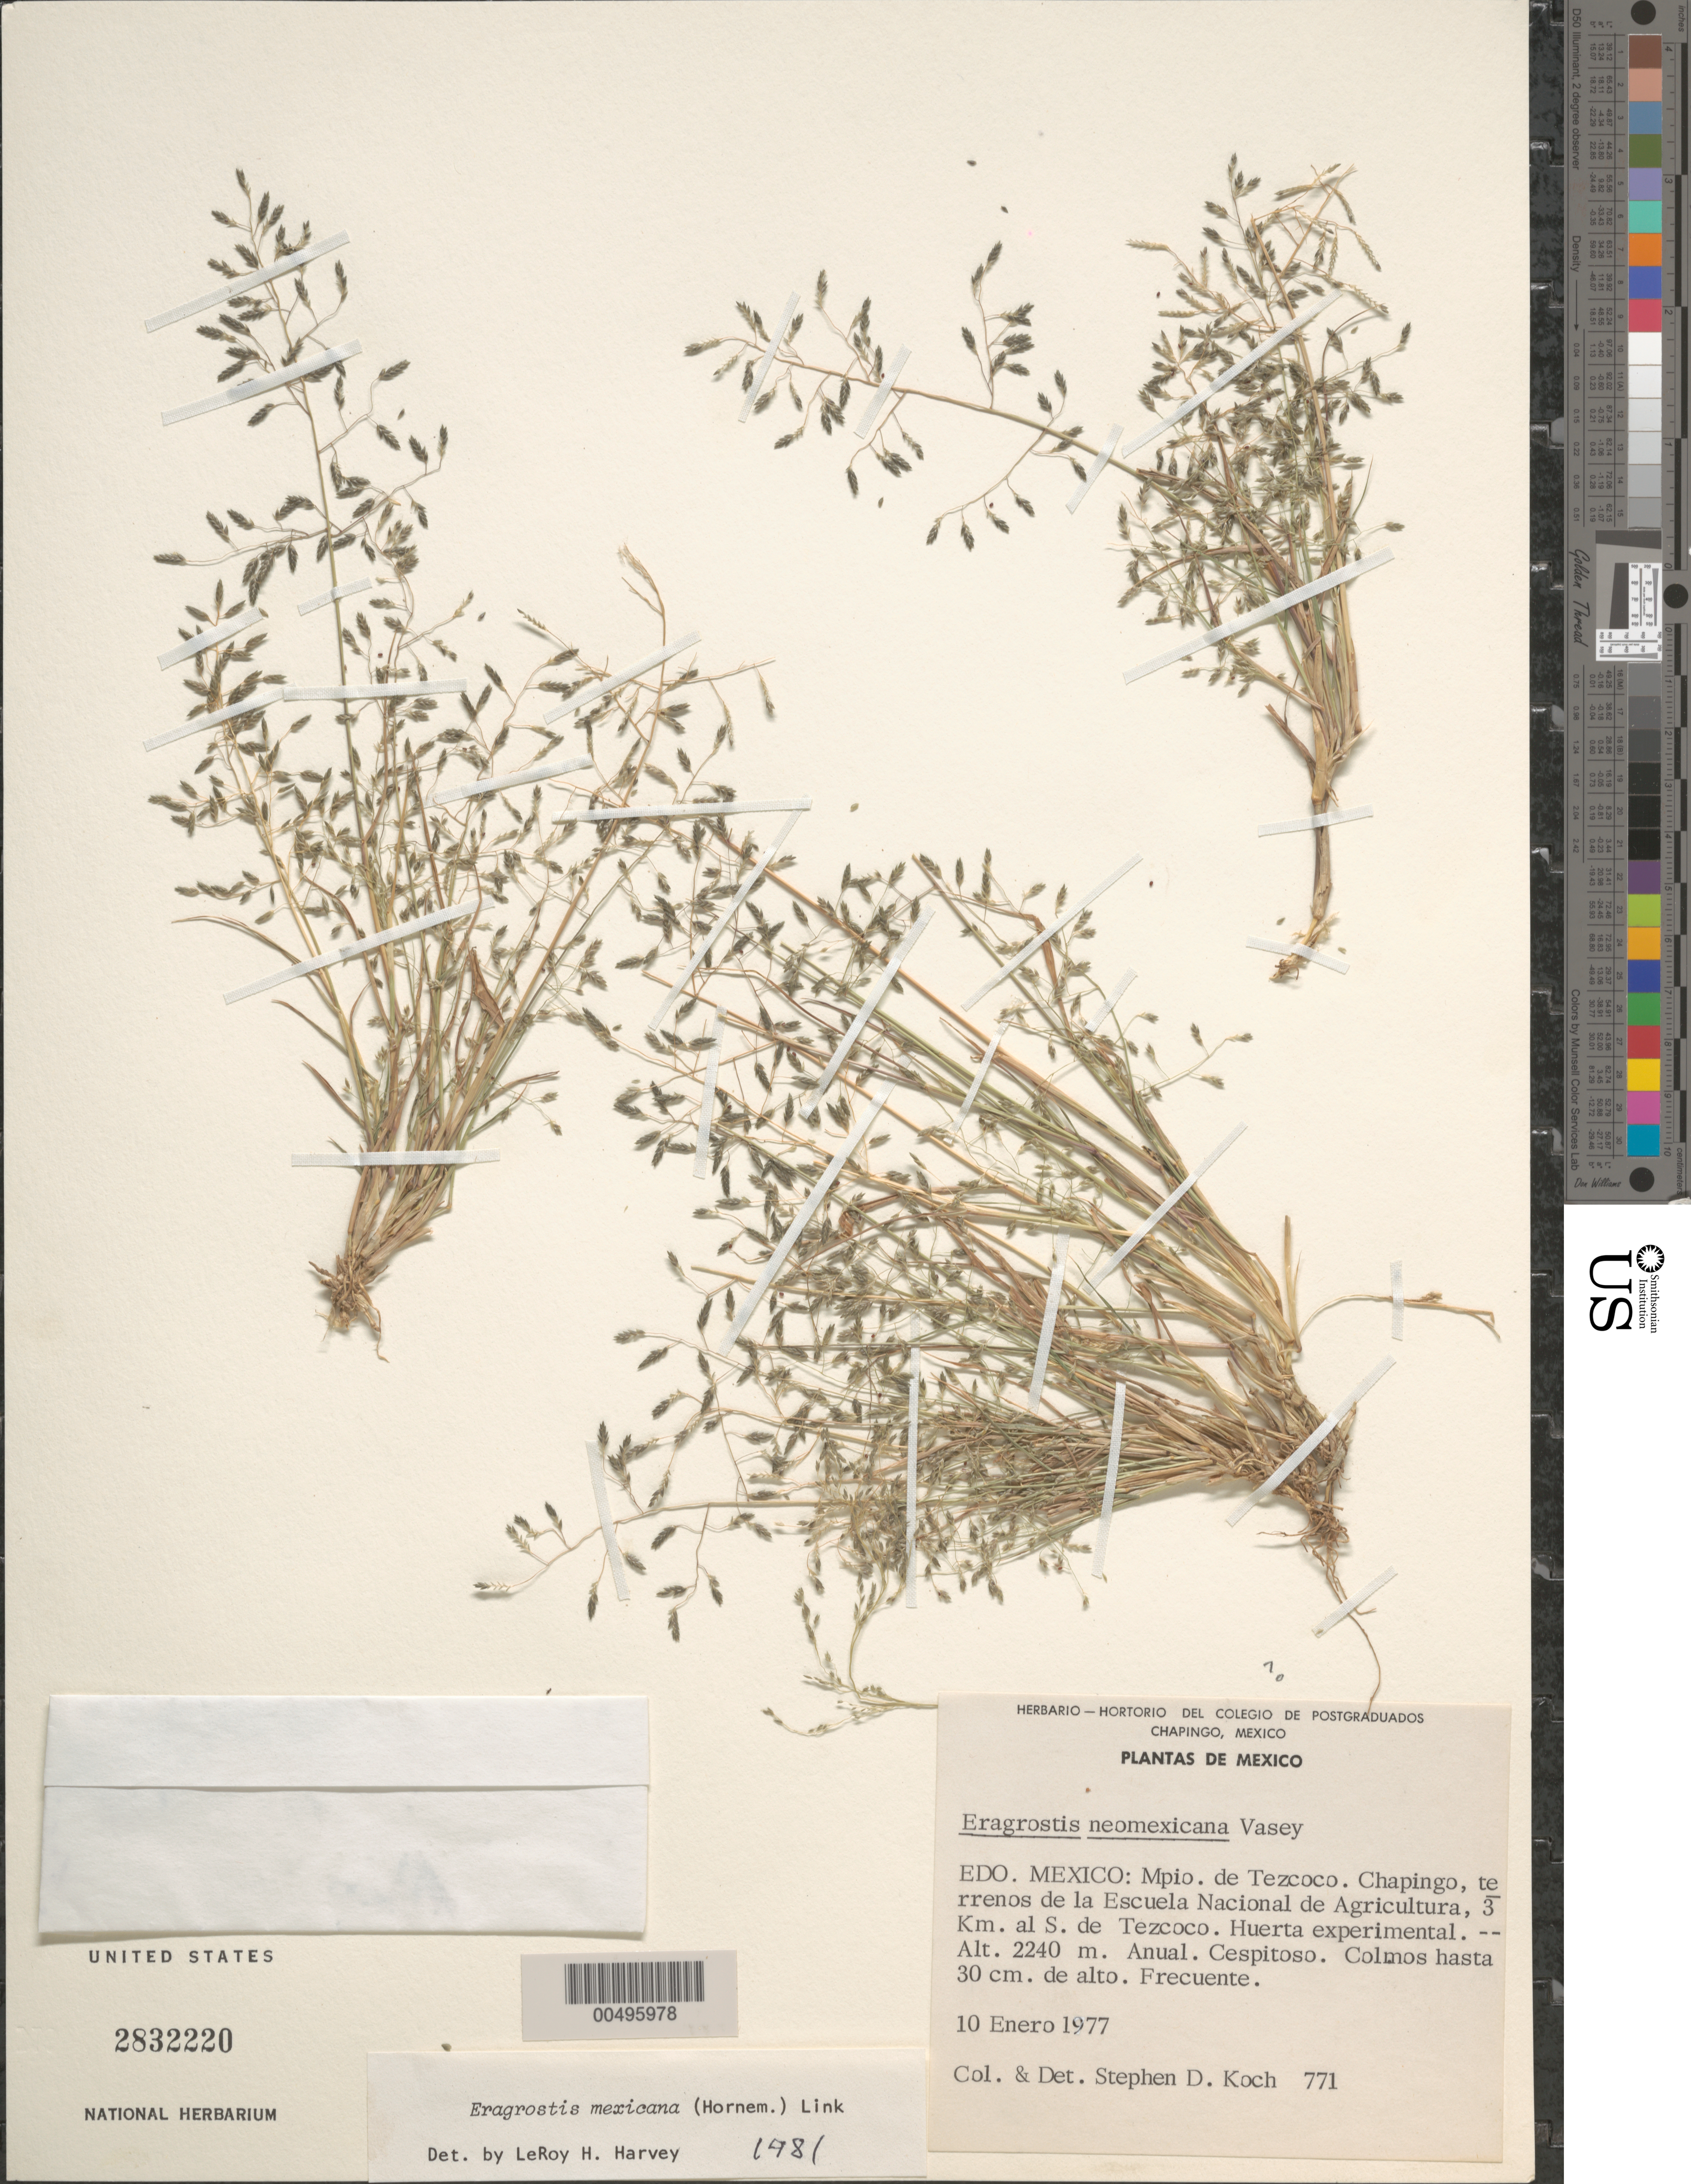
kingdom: Plantae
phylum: Tracheophyta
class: Liliopsida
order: Poales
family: Poaceae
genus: Eragrostis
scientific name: Eragrostis mexicana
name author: (Hornem.) Link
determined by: Harvey, L. H.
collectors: S. D. Koch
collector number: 771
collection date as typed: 10 Jan 1977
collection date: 1977-01-10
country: Mexico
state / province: México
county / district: Texcoco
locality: Chapingo, terrenos de la Escuela Nacional de Agricultura, 3 km S of Tezcoco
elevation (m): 2240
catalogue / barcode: US 2832220